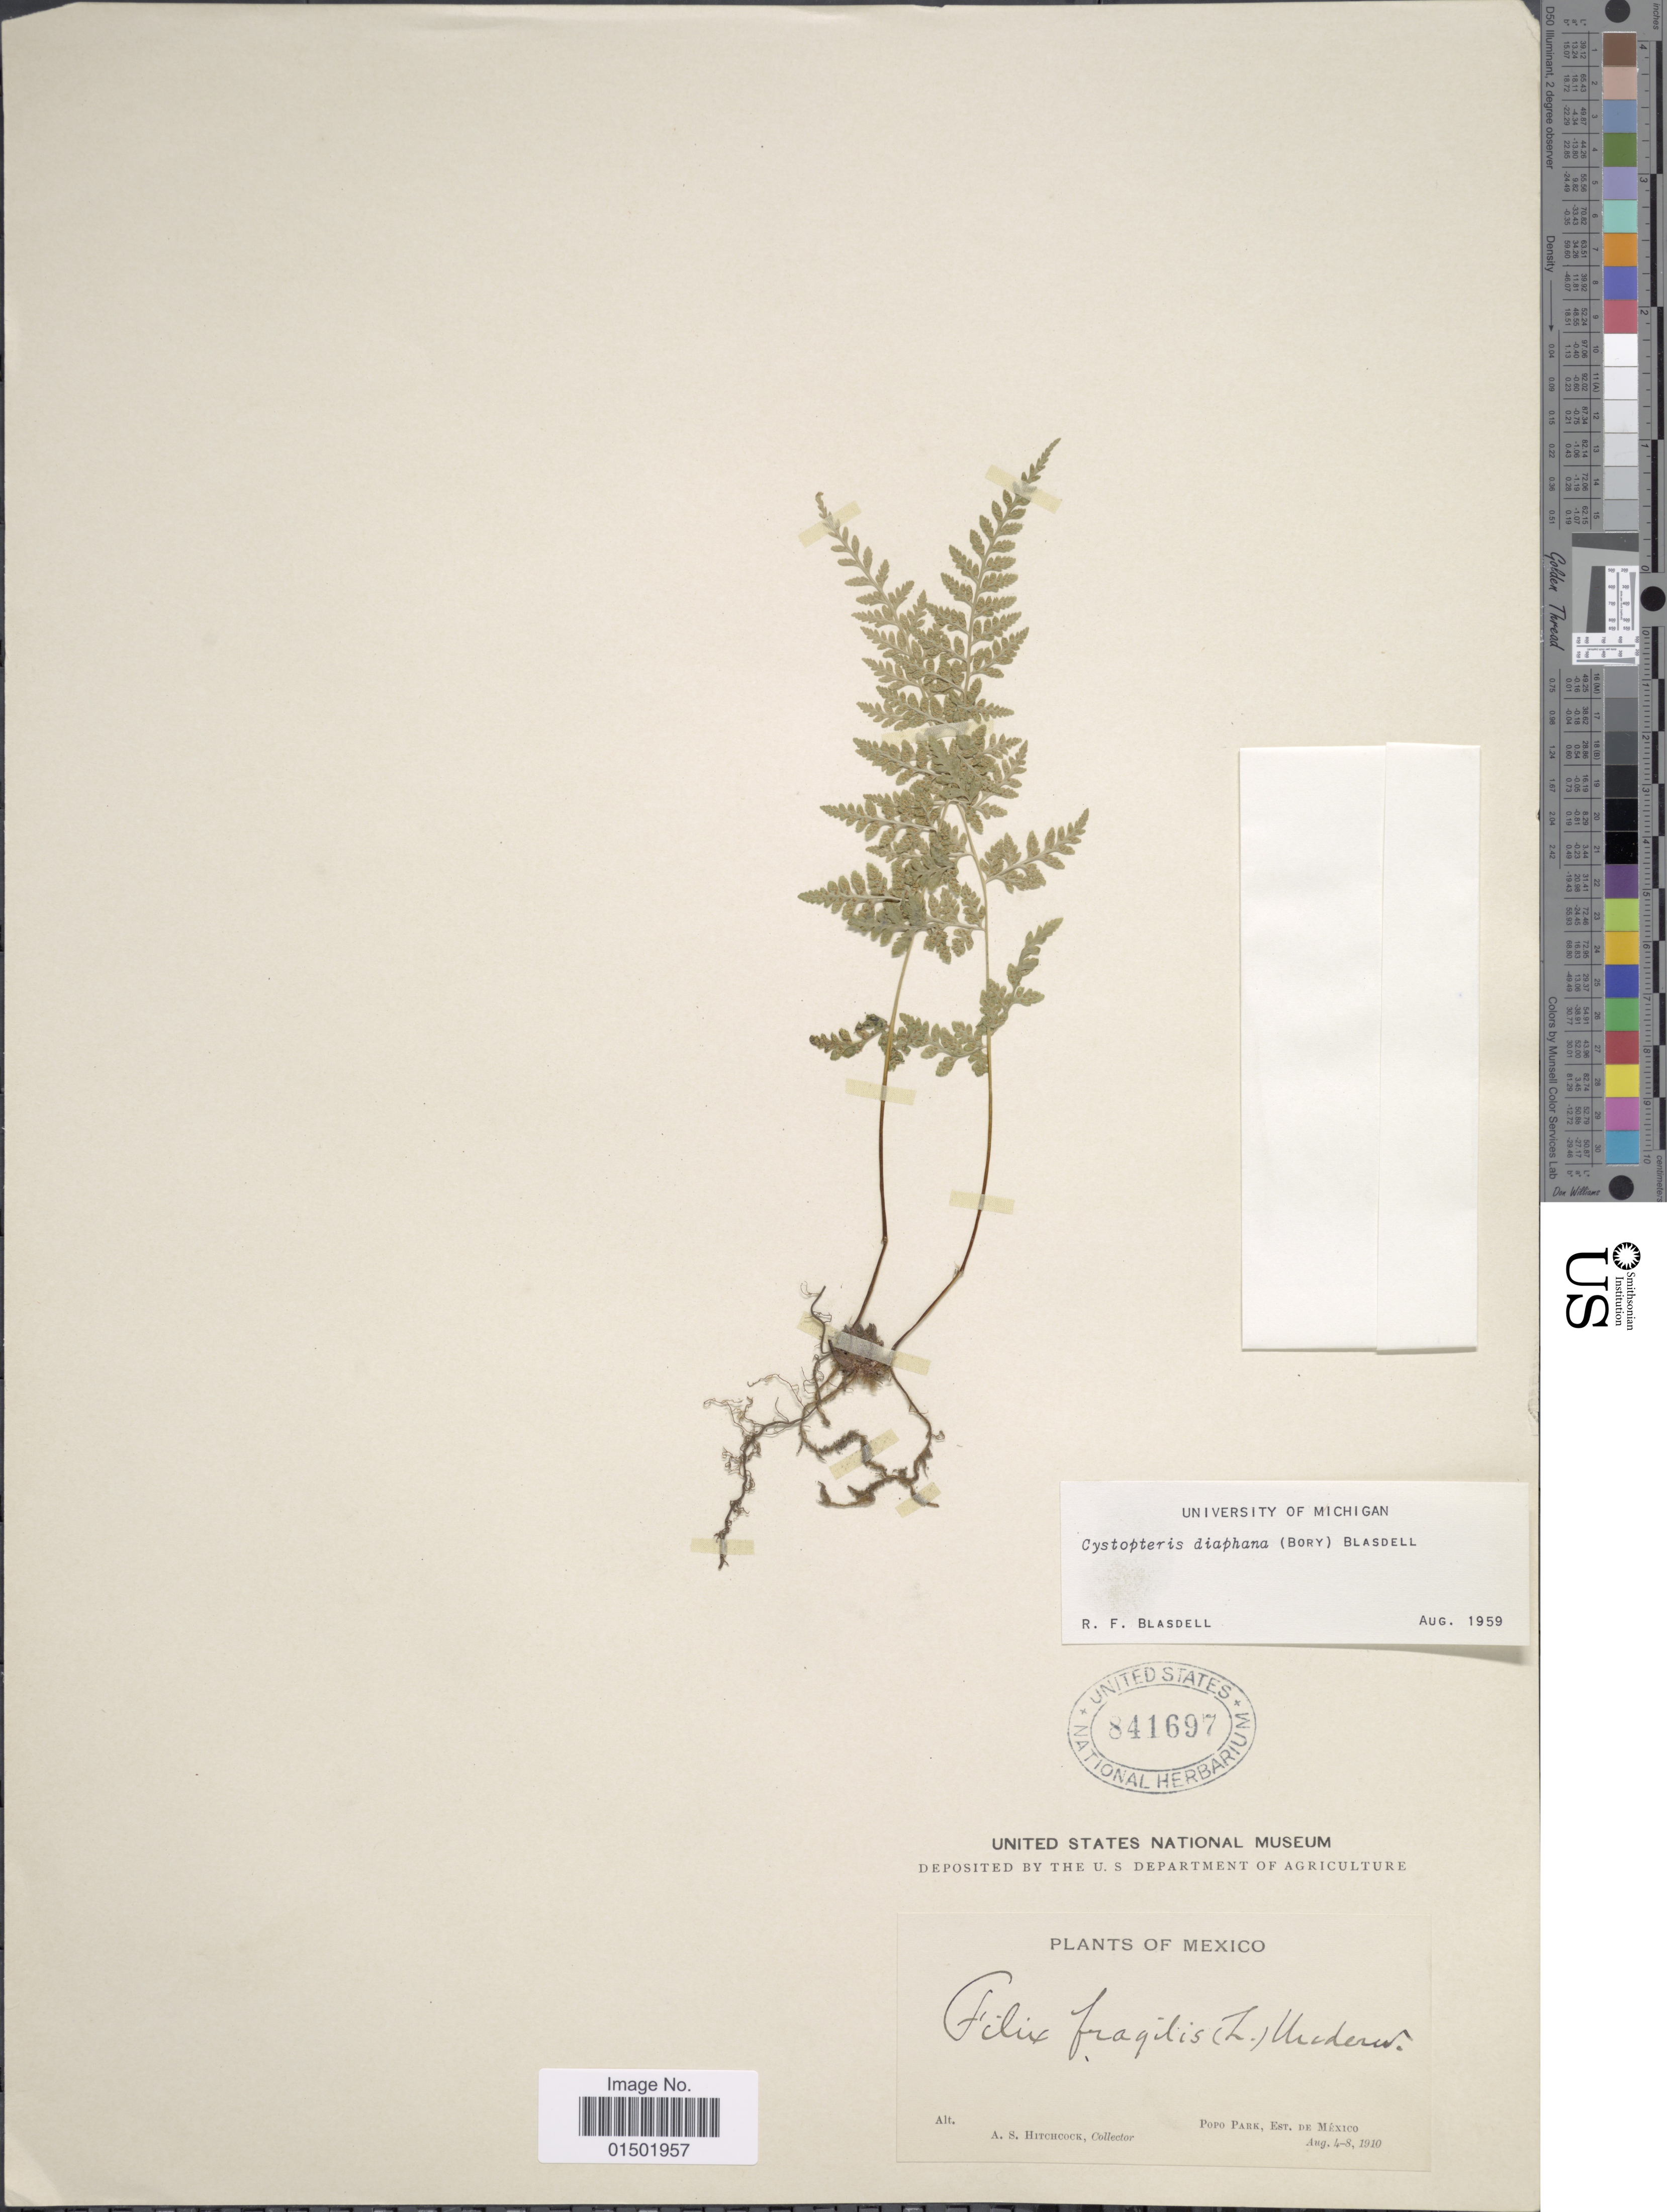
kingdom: Plantae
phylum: Tracheophyta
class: Polypodiopsida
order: Polypodiales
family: Cystopteridaceae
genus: Cystopteris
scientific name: Cystopteris diaphana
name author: (Bory) Blasdell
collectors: A. S. Hitchcock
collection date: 1910-08-04/1910-08-08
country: Mexico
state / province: México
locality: Popo Park, Est. de Mexico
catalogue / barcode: US 841697